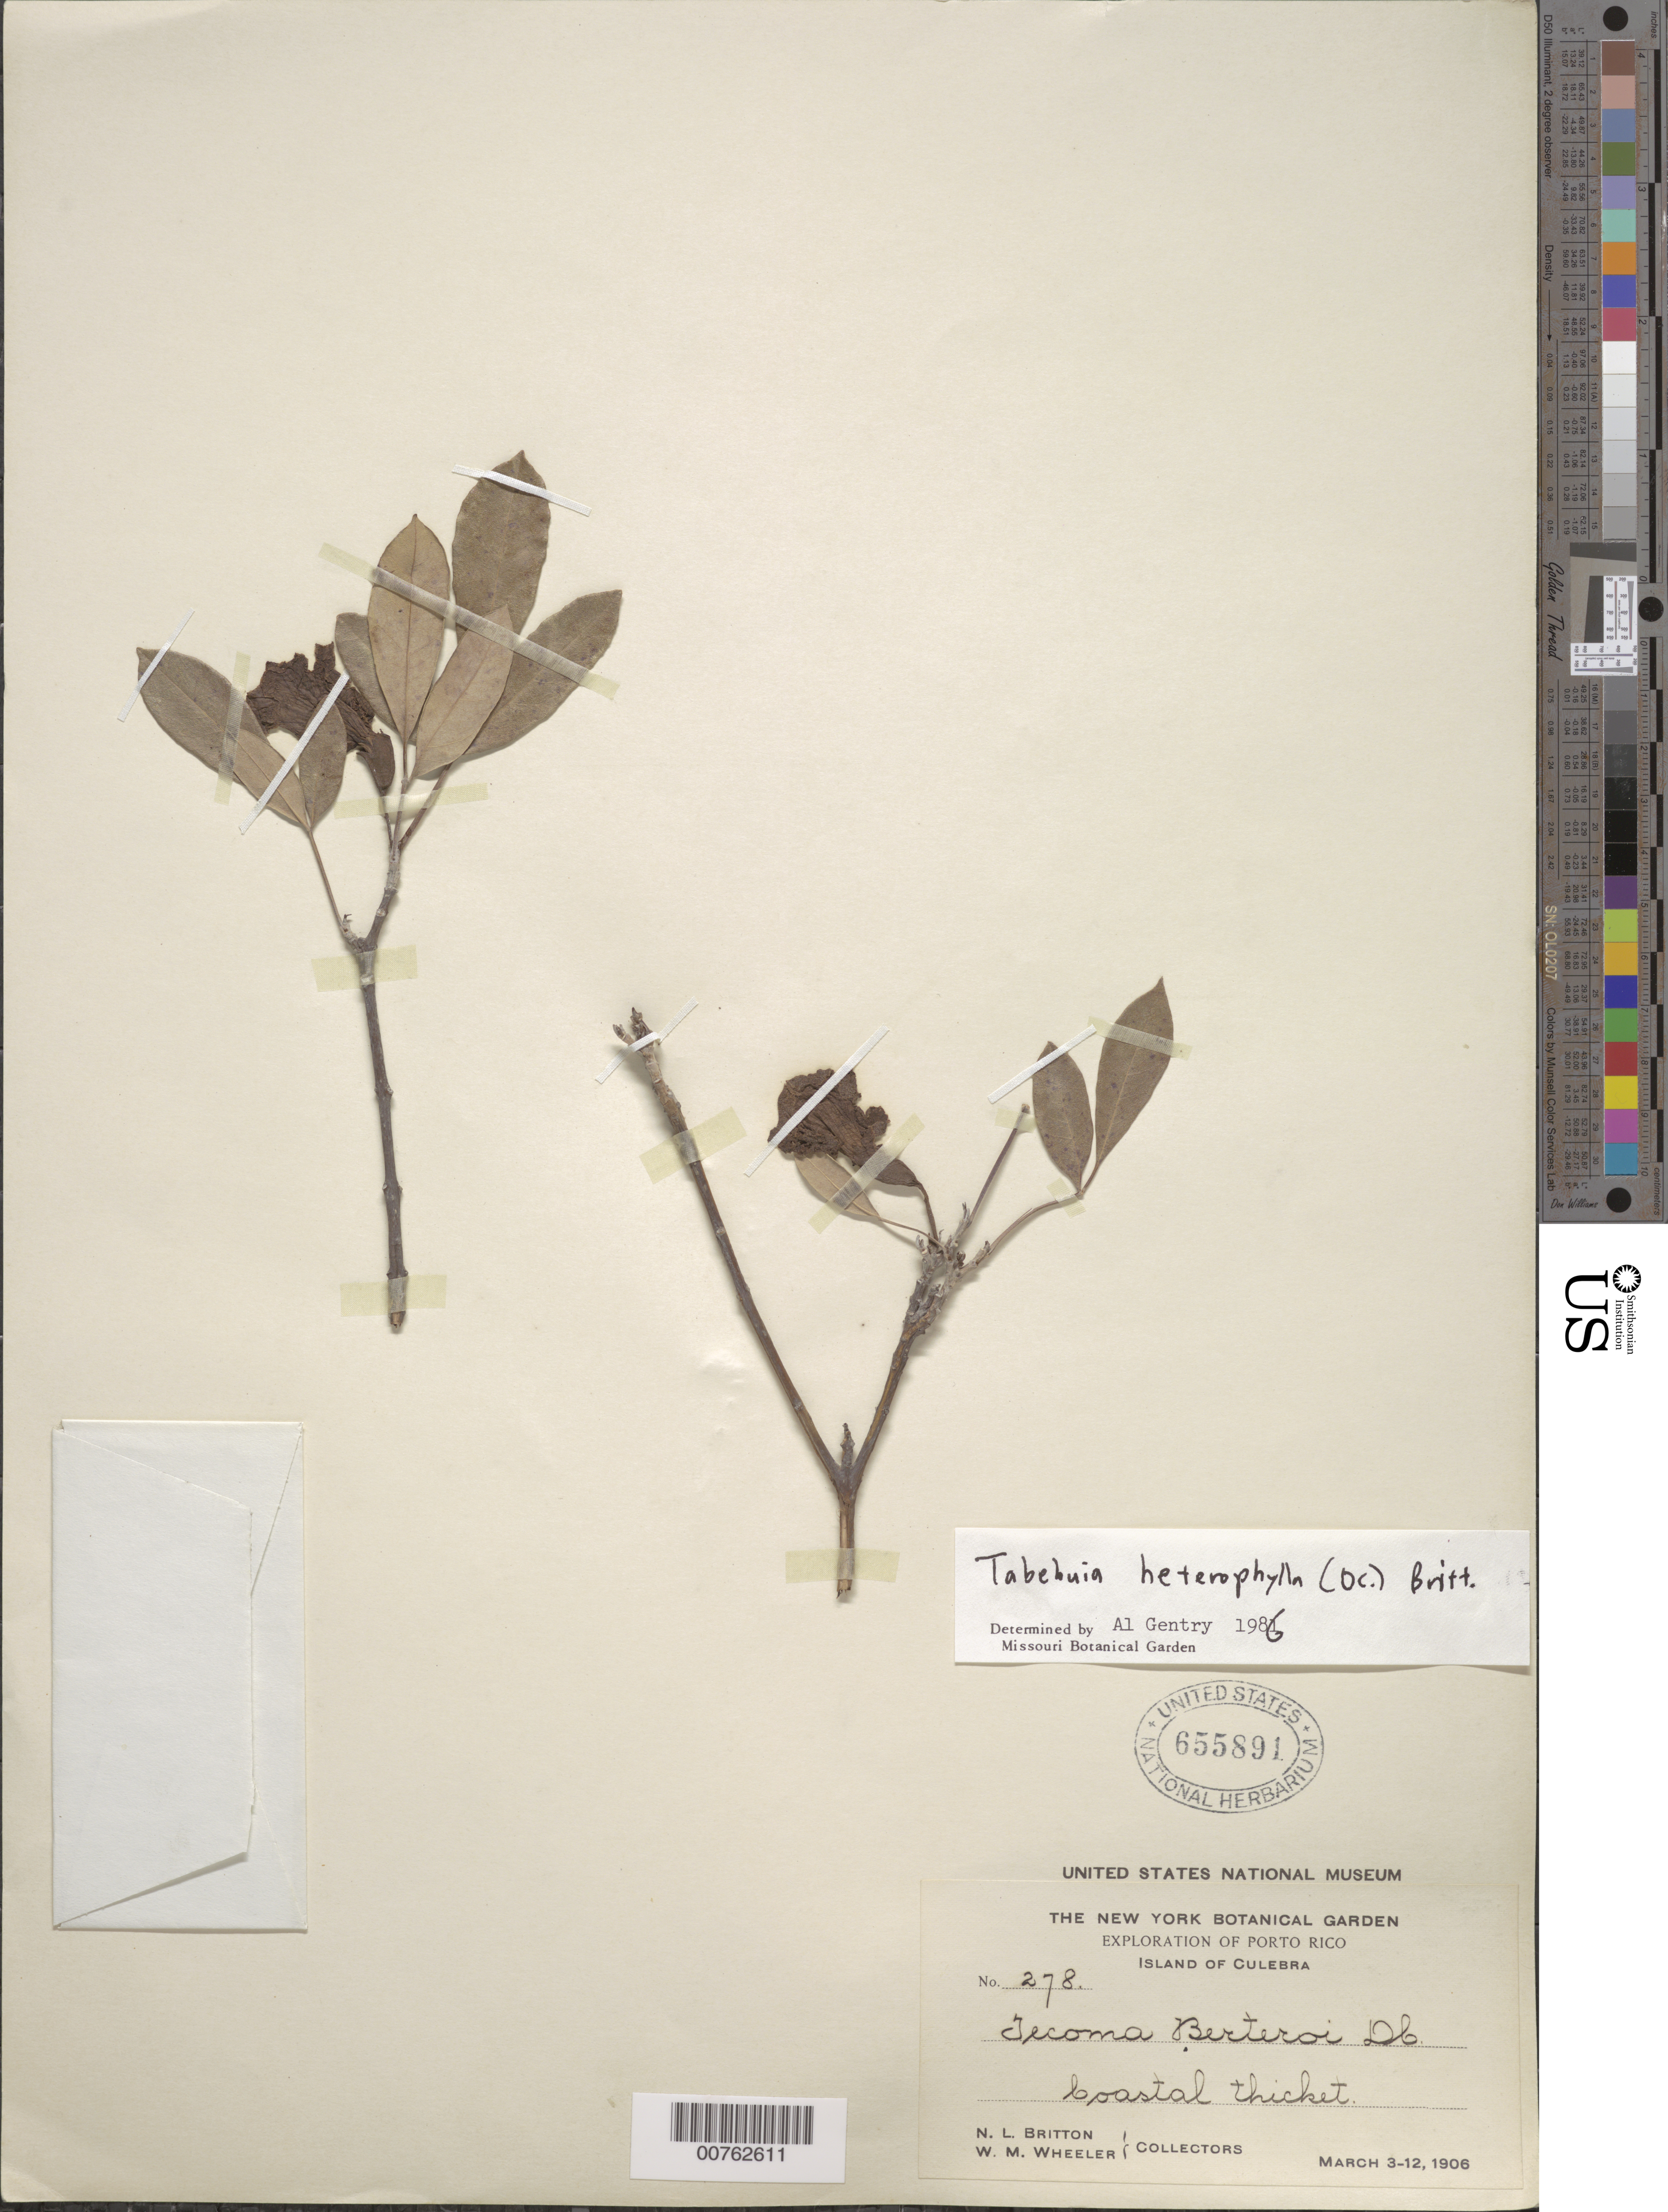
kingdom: Plantae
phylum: Tracheophyta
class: Magnoliopsida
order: Lamiales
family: Bignoniaceae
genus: Tabebuia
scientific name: Tabebuia heterophylla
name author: (DC.) Britton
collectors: N. Britton & W. Wheeler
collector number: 278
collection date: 1906-03-03/1906-03-12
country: Puerto Rico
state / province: Culebra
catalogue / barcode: US 655891